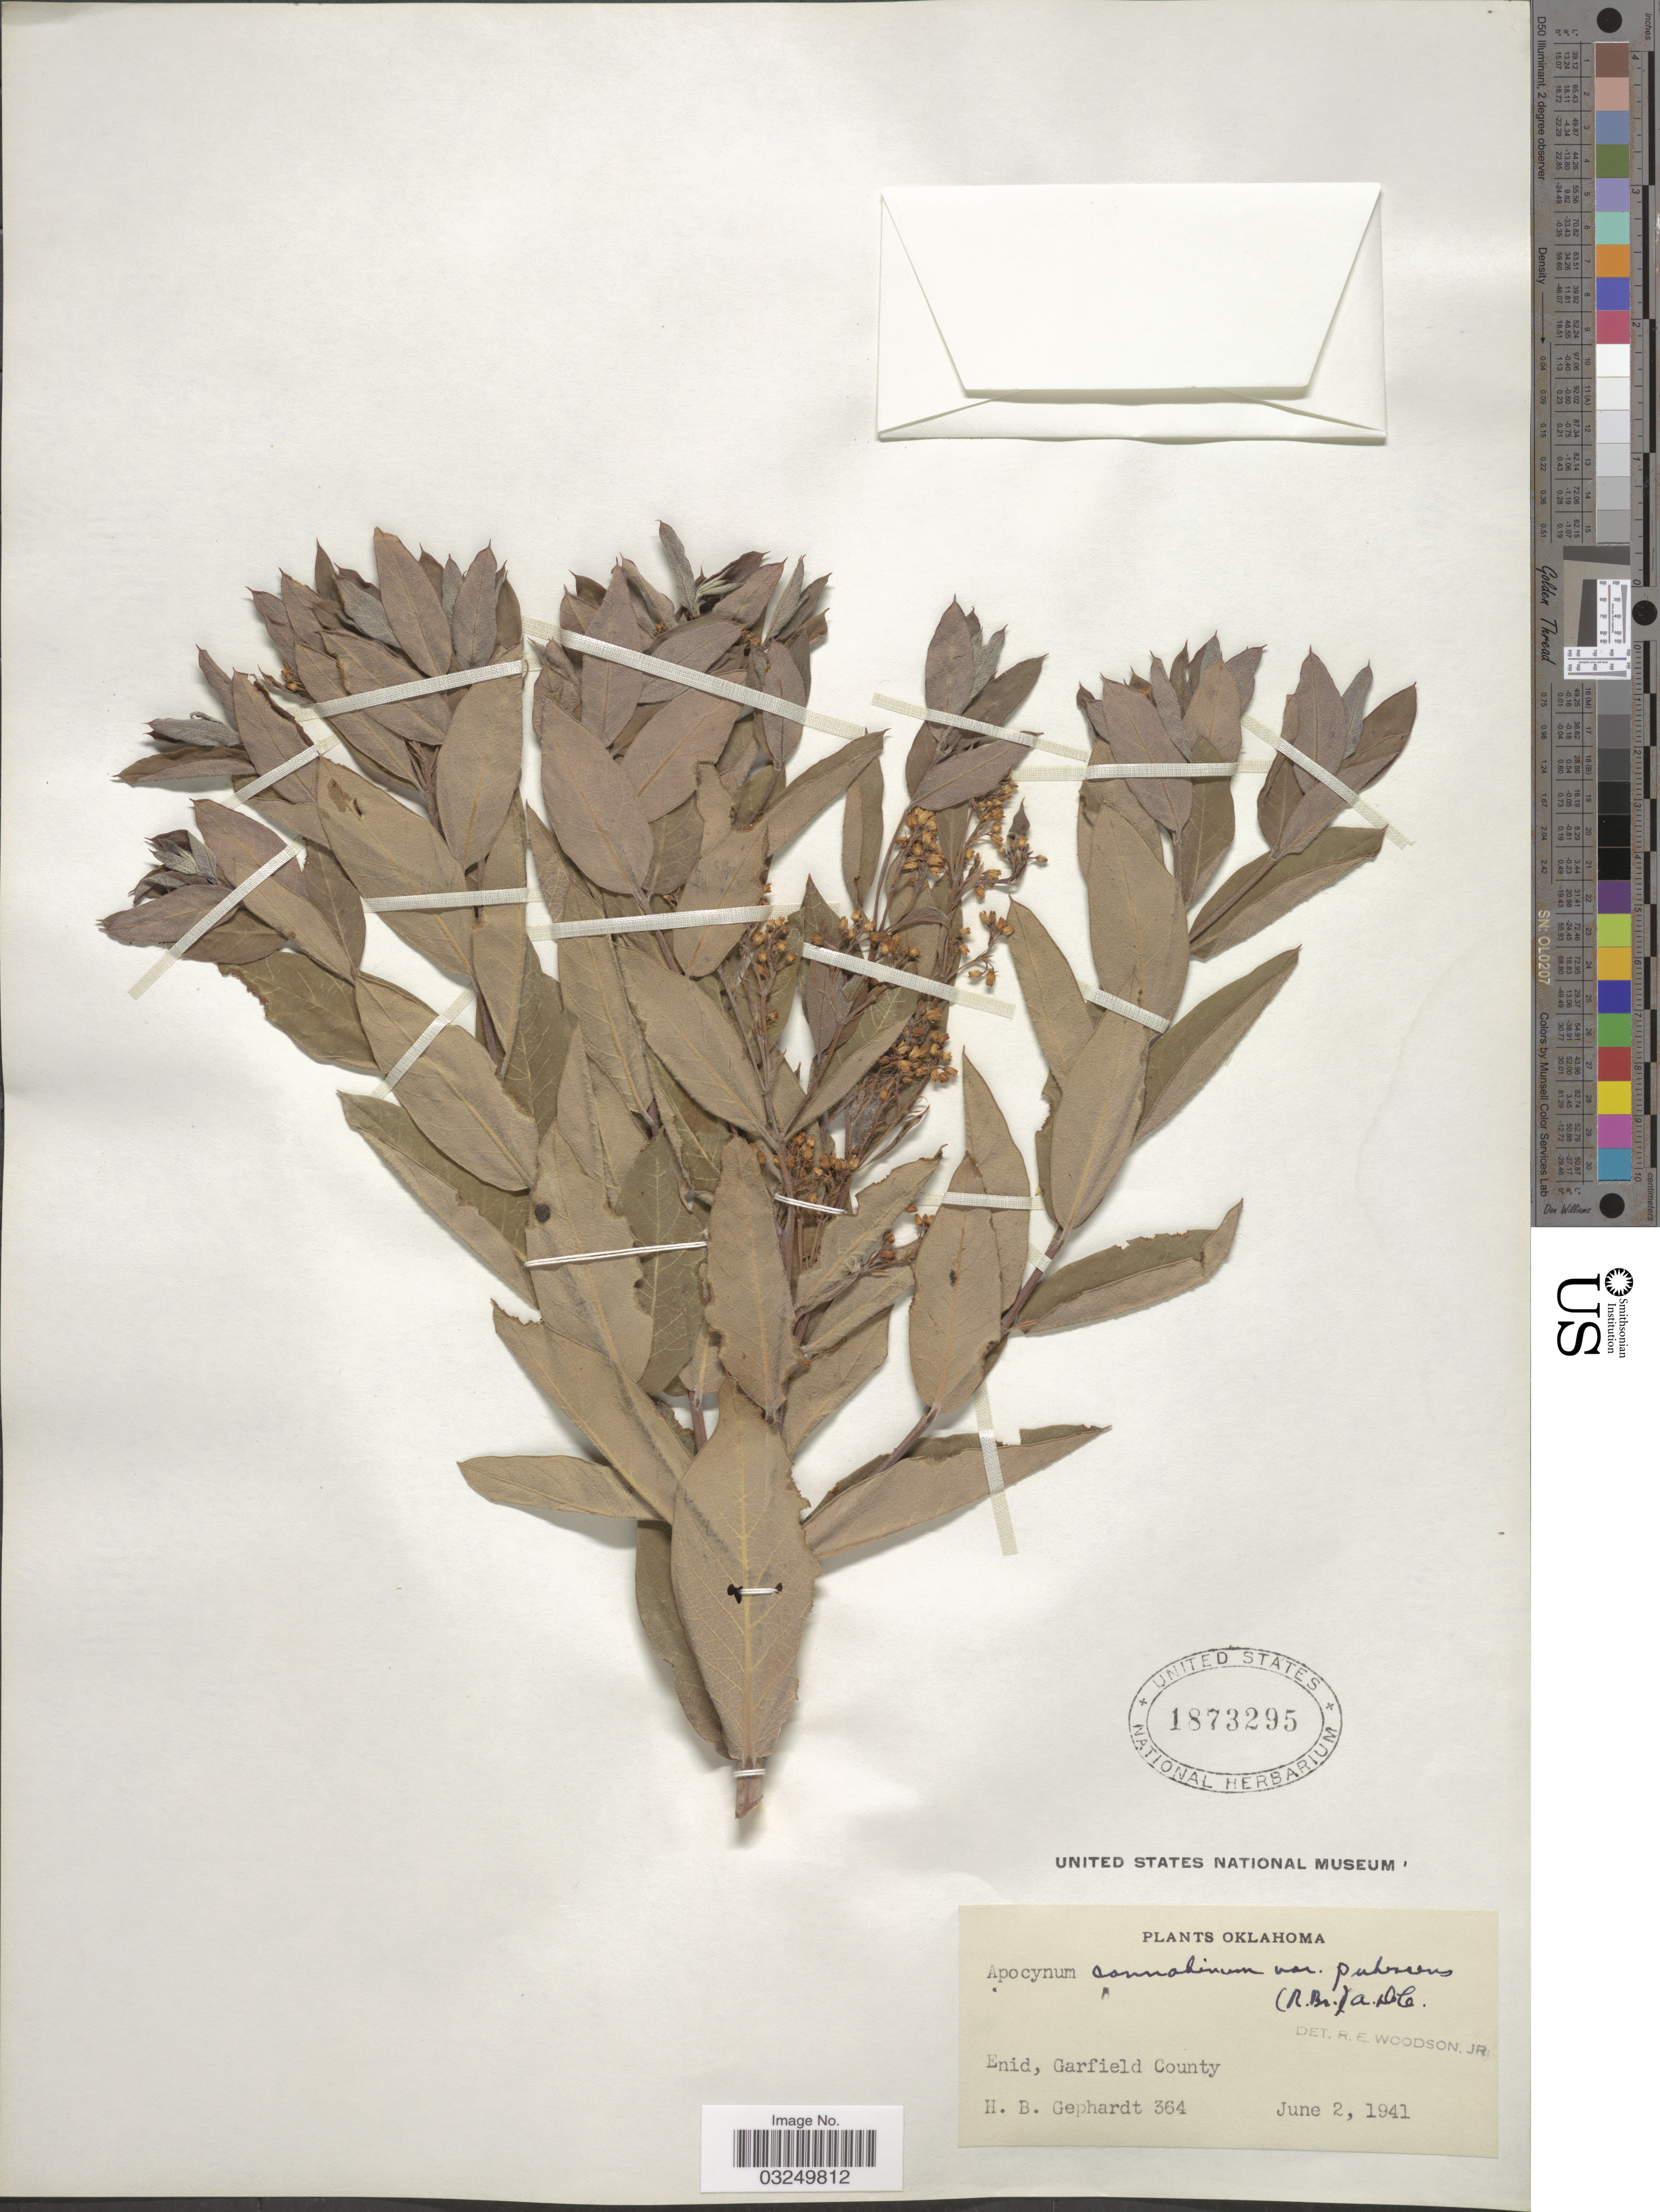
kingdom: Plantae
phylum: Tracheophyta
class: Magnoliopsida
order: Gentianales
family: Apocynaceae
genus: Apocynum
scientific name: Apocynum cannabinum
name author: L.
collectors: H. Gephardt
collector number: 364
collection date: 1941-06-02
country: United States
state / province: Oklahoma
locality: Enid, Garfield County.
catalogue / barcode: US 1873295